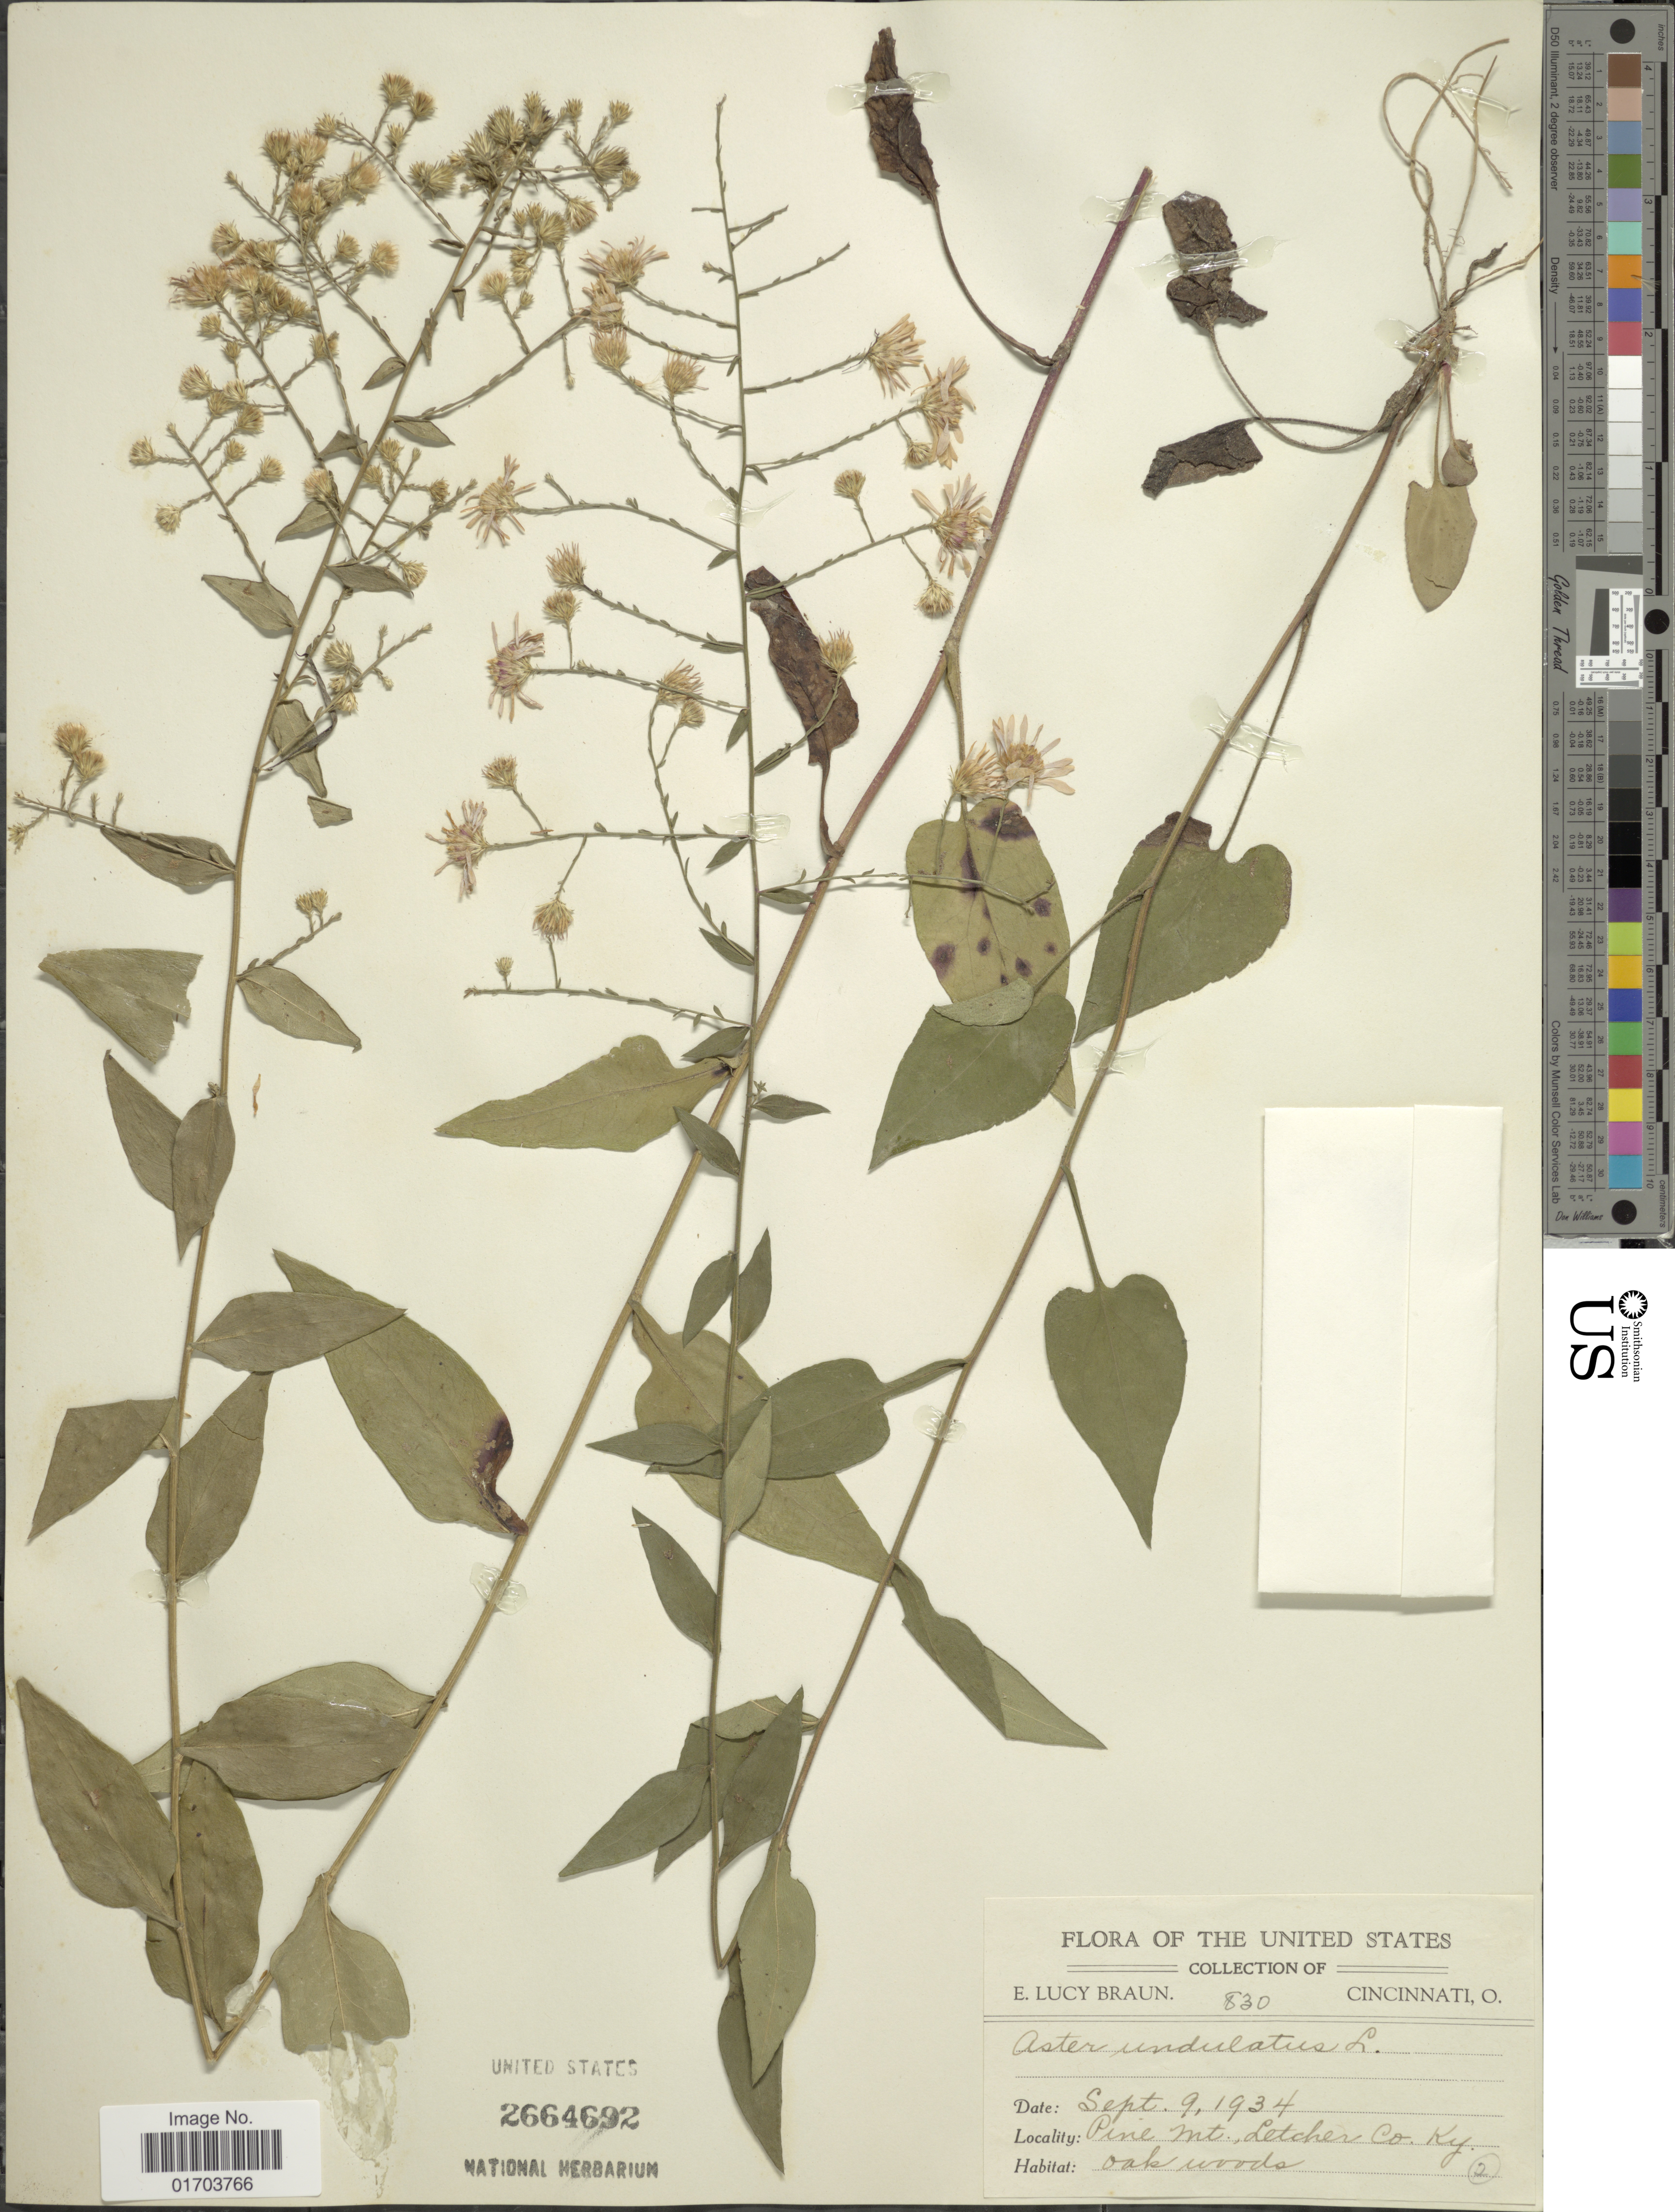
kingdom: Plantae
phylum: Tracheophyta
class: Magnoliopsida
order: Asterales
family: Asteraceae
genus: Symphyotrichum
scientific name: Symphyotrichum undulatum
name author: (L.) G.L. Nesom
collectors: E. L. Braun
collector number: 830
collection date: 1934-09-09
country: United States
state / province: Kentucky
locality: Pine Mt., Lethcer Co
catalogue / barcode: US 2664692